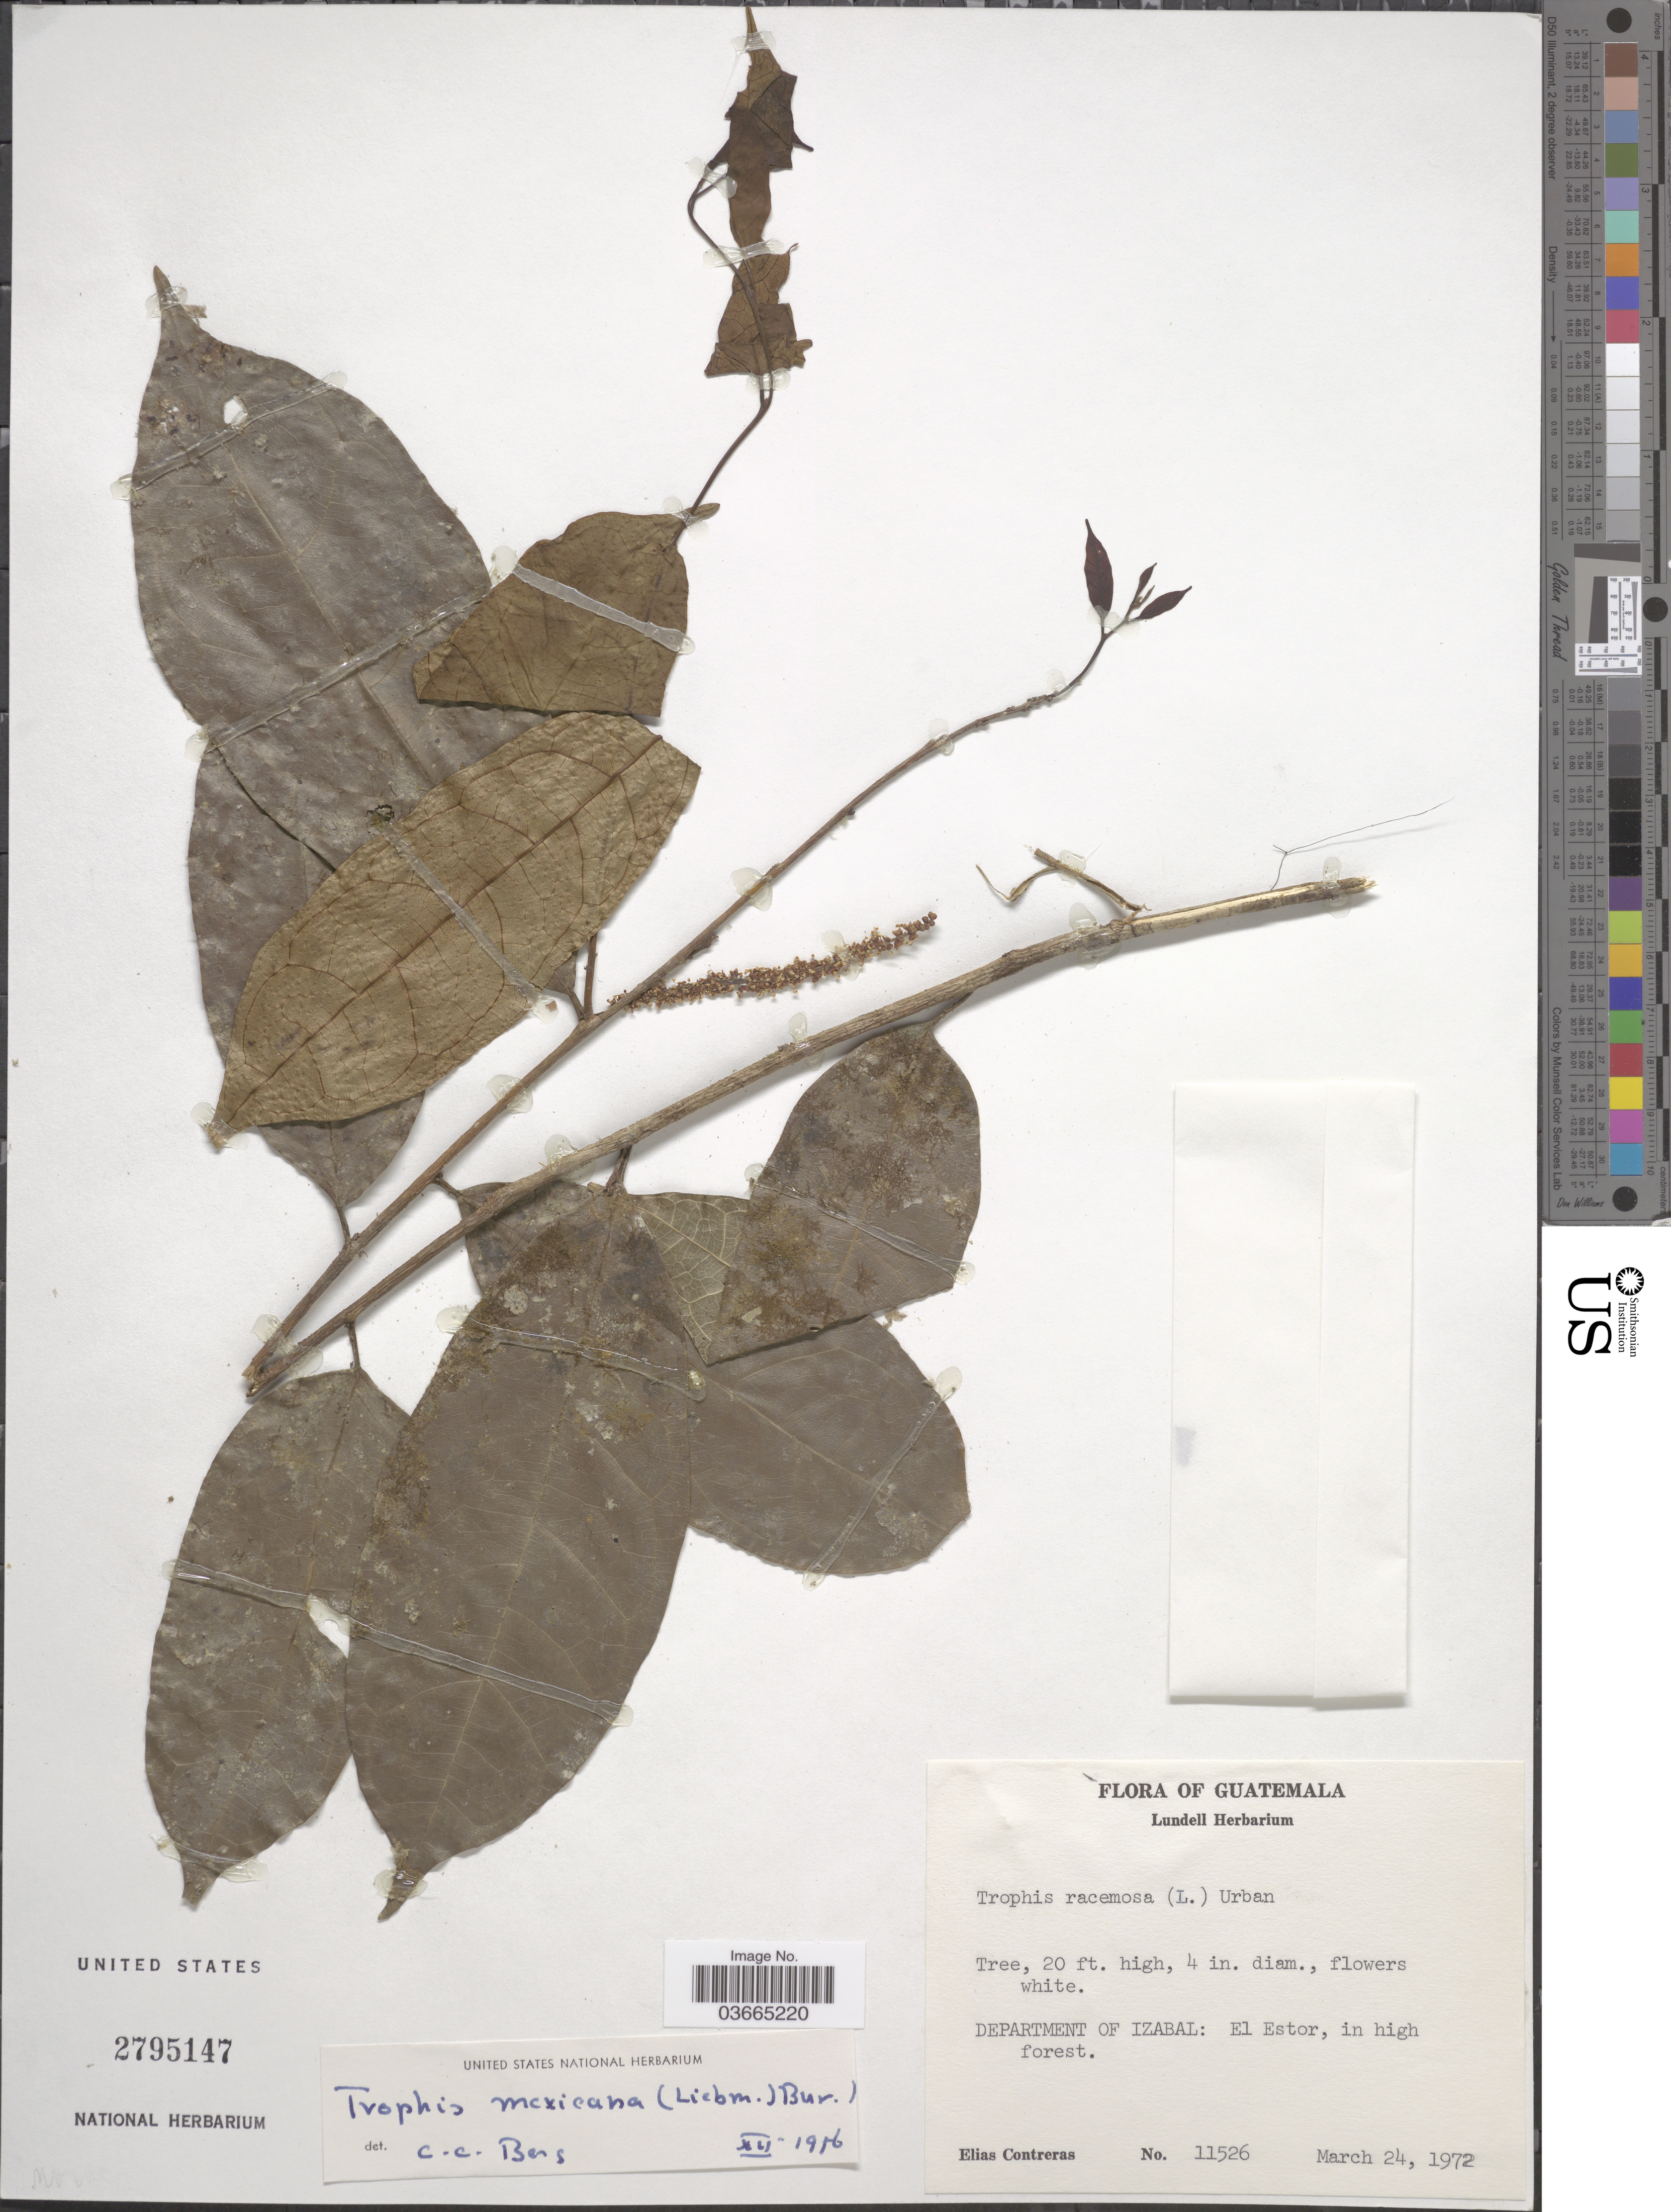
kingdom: Plantae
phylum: Tracheophyta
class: Magnoliopsida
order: Rosales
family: Moraceae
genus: Trophis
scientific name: Trophis mexicana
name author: (Liebm.) Bureau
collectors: E. Contreras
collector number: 11526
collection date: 1972-03-24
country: Guatemala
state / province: Izabal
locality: Department of Izabal: El Estor, in high forest.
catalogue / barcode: US 2795147